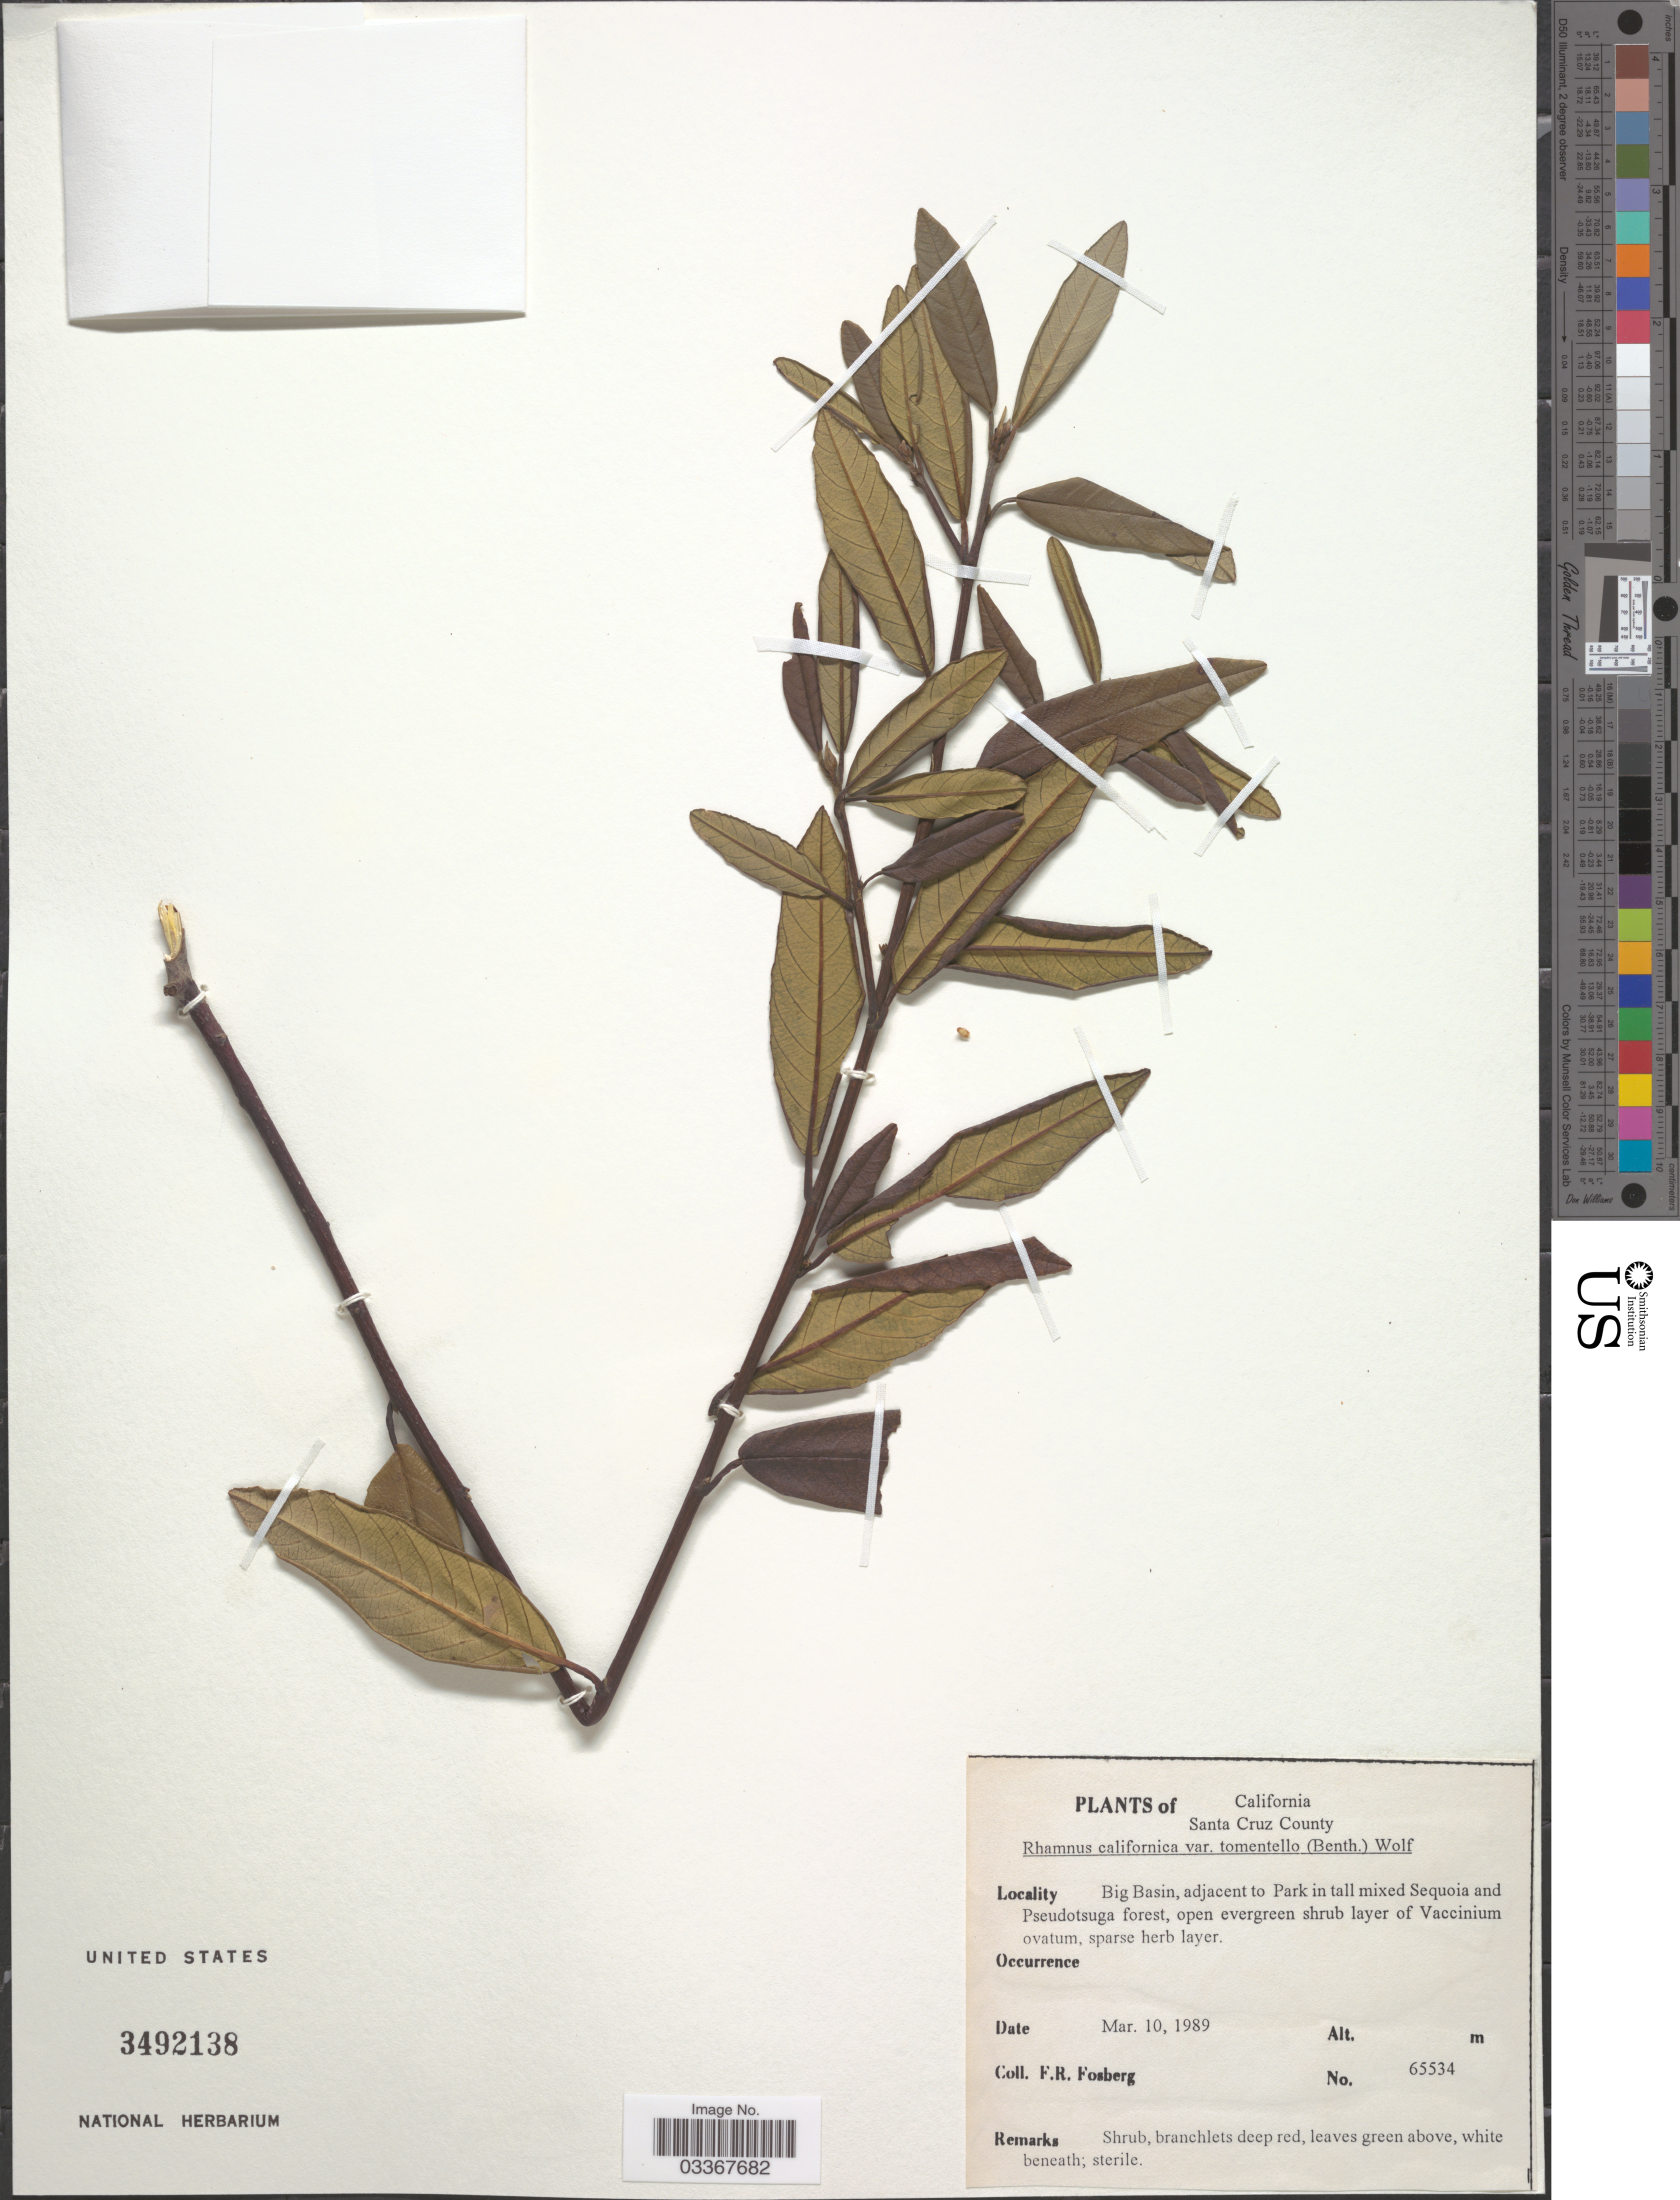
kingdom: Plantae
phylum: Tracheophyta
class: Magnoliopsida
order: Rosales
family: Rhamnaceae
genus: Frangula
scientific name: Frangula californica subsp. tomentella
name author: (Benth.) Kartesz & Gandhi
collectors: F. R. Fosberg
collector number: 65534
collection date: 1989-03-10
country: United States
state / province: California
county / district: Santa Cruz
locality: Santa Cruz County, Big Basin.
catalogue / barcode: US 3492138